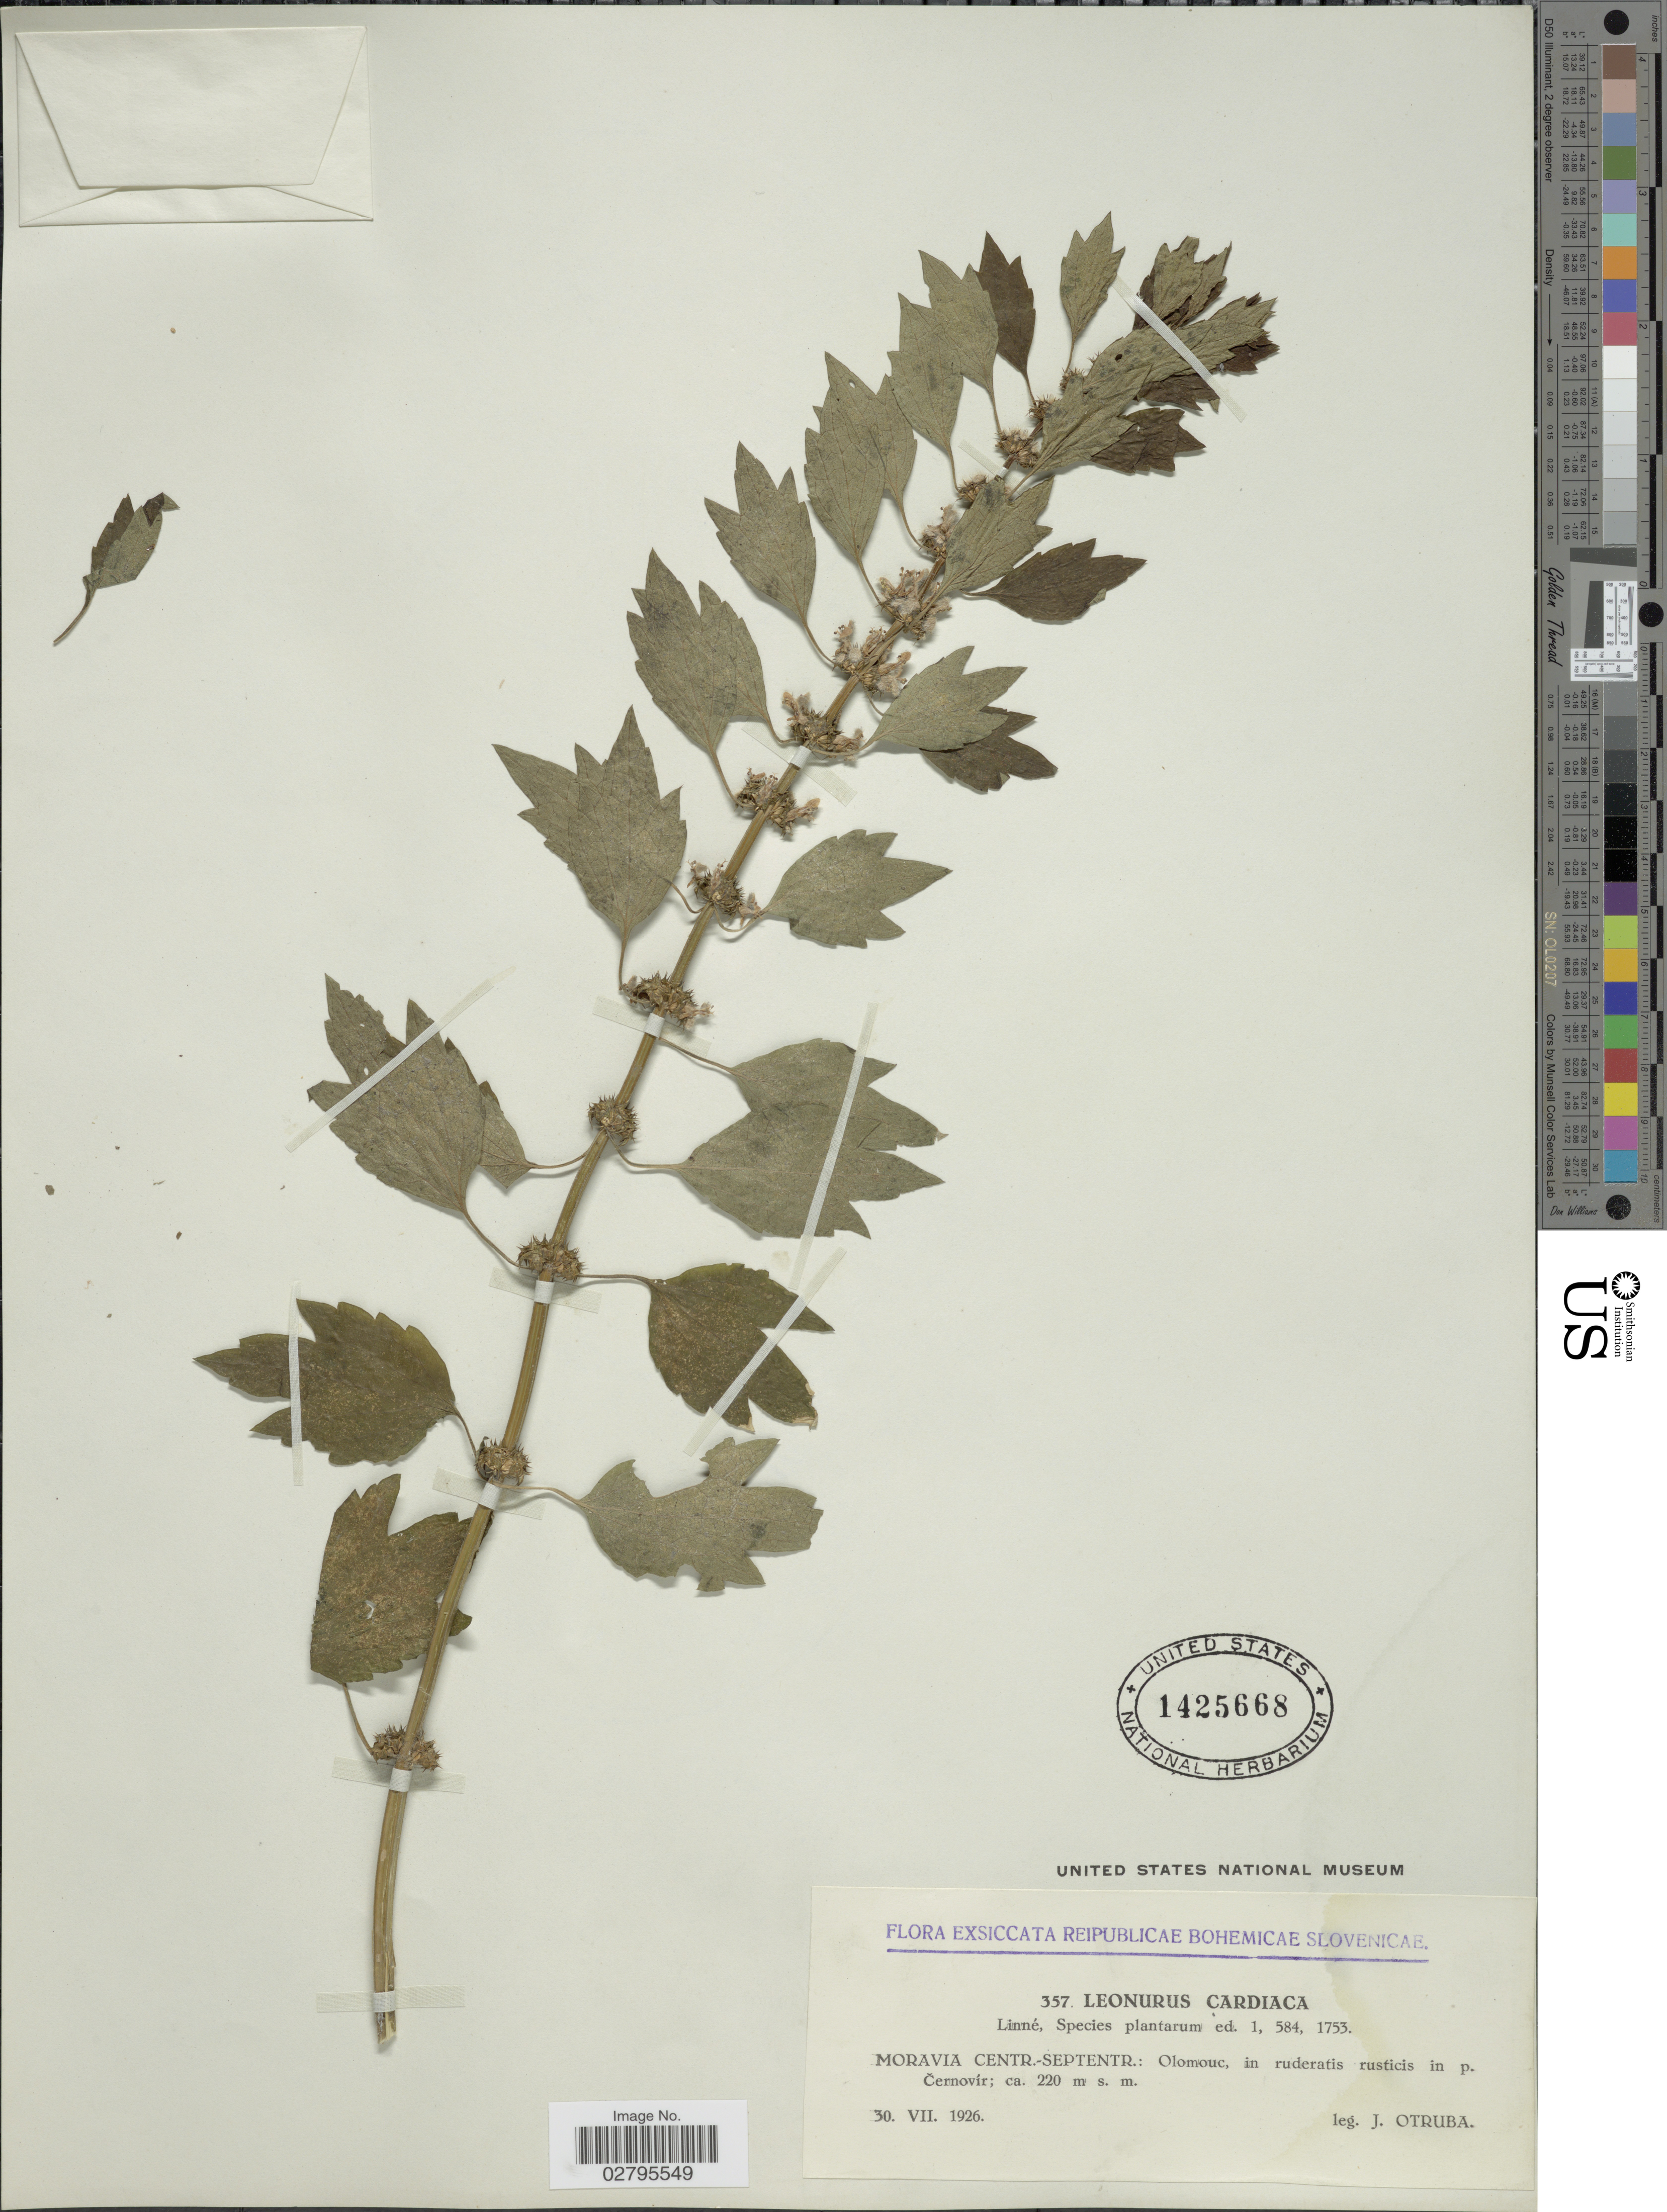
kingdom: Plantae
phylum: Tracheophyta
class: Magnoliopsida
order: Lamiales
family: Lamiaceae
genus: Leonurus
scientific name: Leonurus cardiaca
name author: L.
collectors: J. Otruba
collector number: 357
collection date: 1926-07-30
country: Czechia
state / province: Olomouc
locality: Moravia Centr.-Septentr.: Olomouc, in ruderatis rusticis in p. Cernovír.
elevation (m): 220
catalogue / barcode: US 1425668